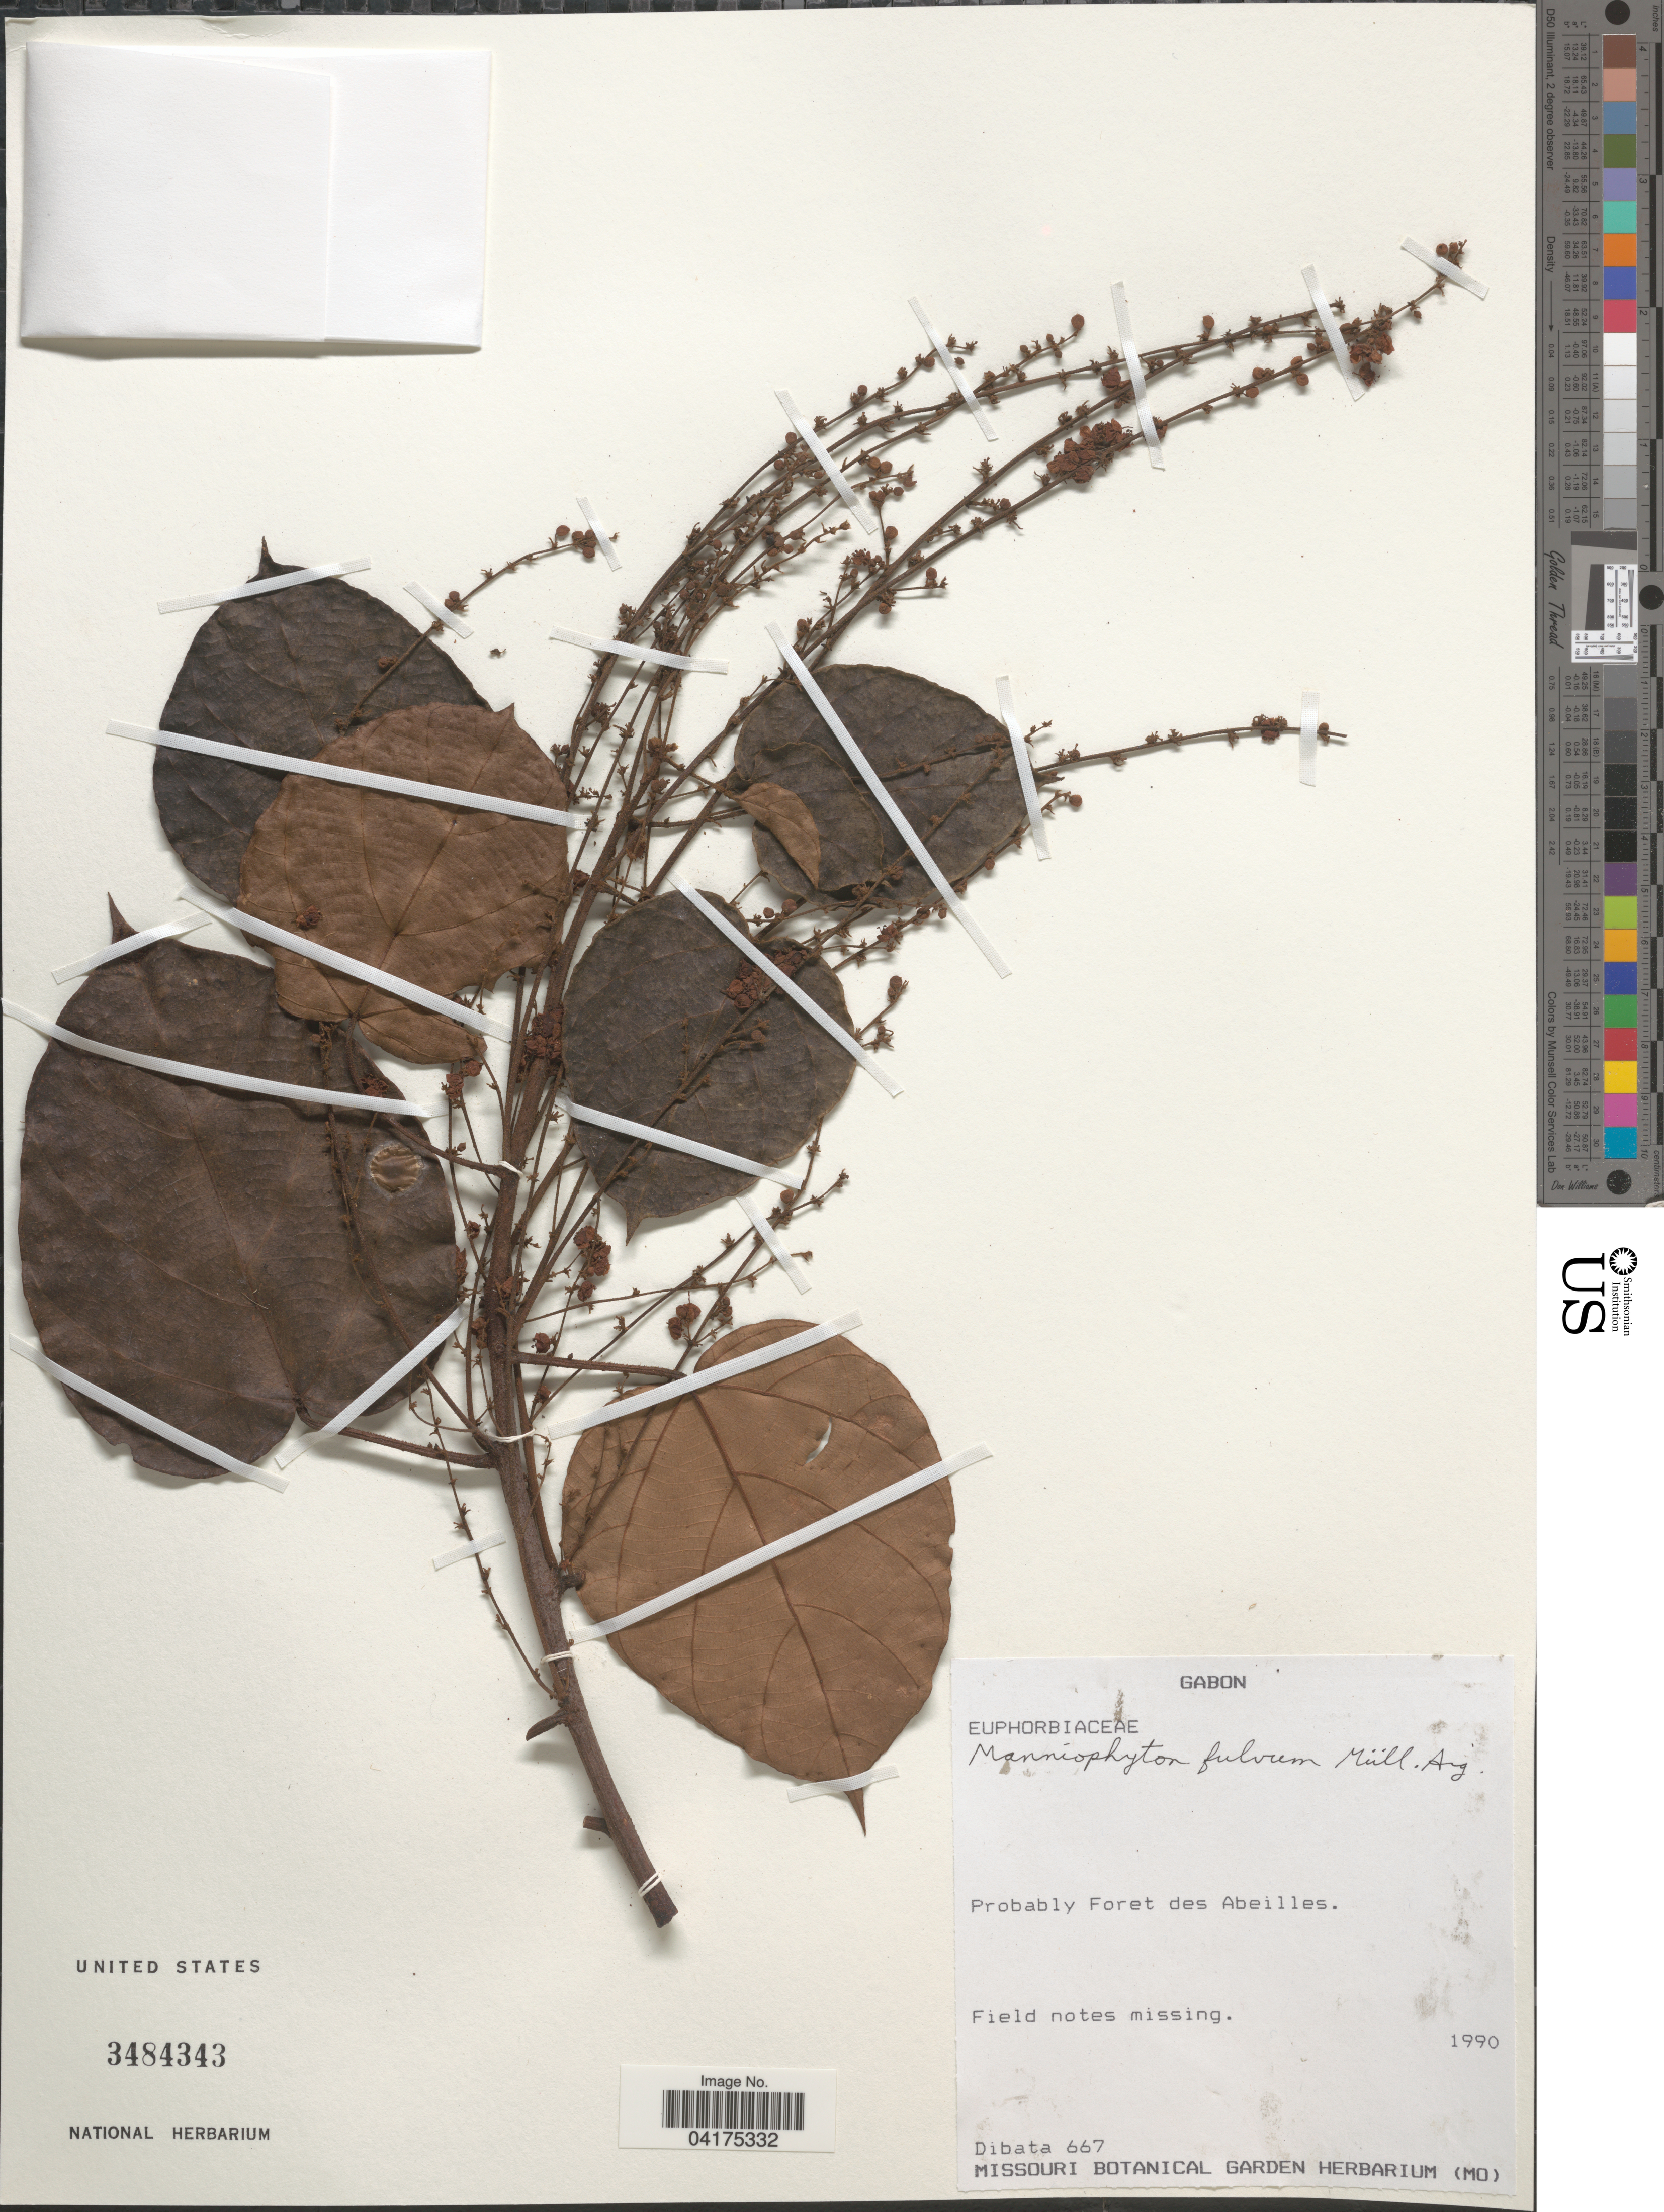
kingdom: Plantae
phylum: Tracheophyta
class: Magnoliopsida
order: Malpighiales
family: Euphorbiaceae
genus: Manniophyton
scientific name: Manniophyton fulvum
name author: Müll. Arg.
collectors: Dibata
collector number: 667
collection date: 1990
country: Gabon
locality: Probably Foret des Abeilles.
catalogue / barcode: US 3484343